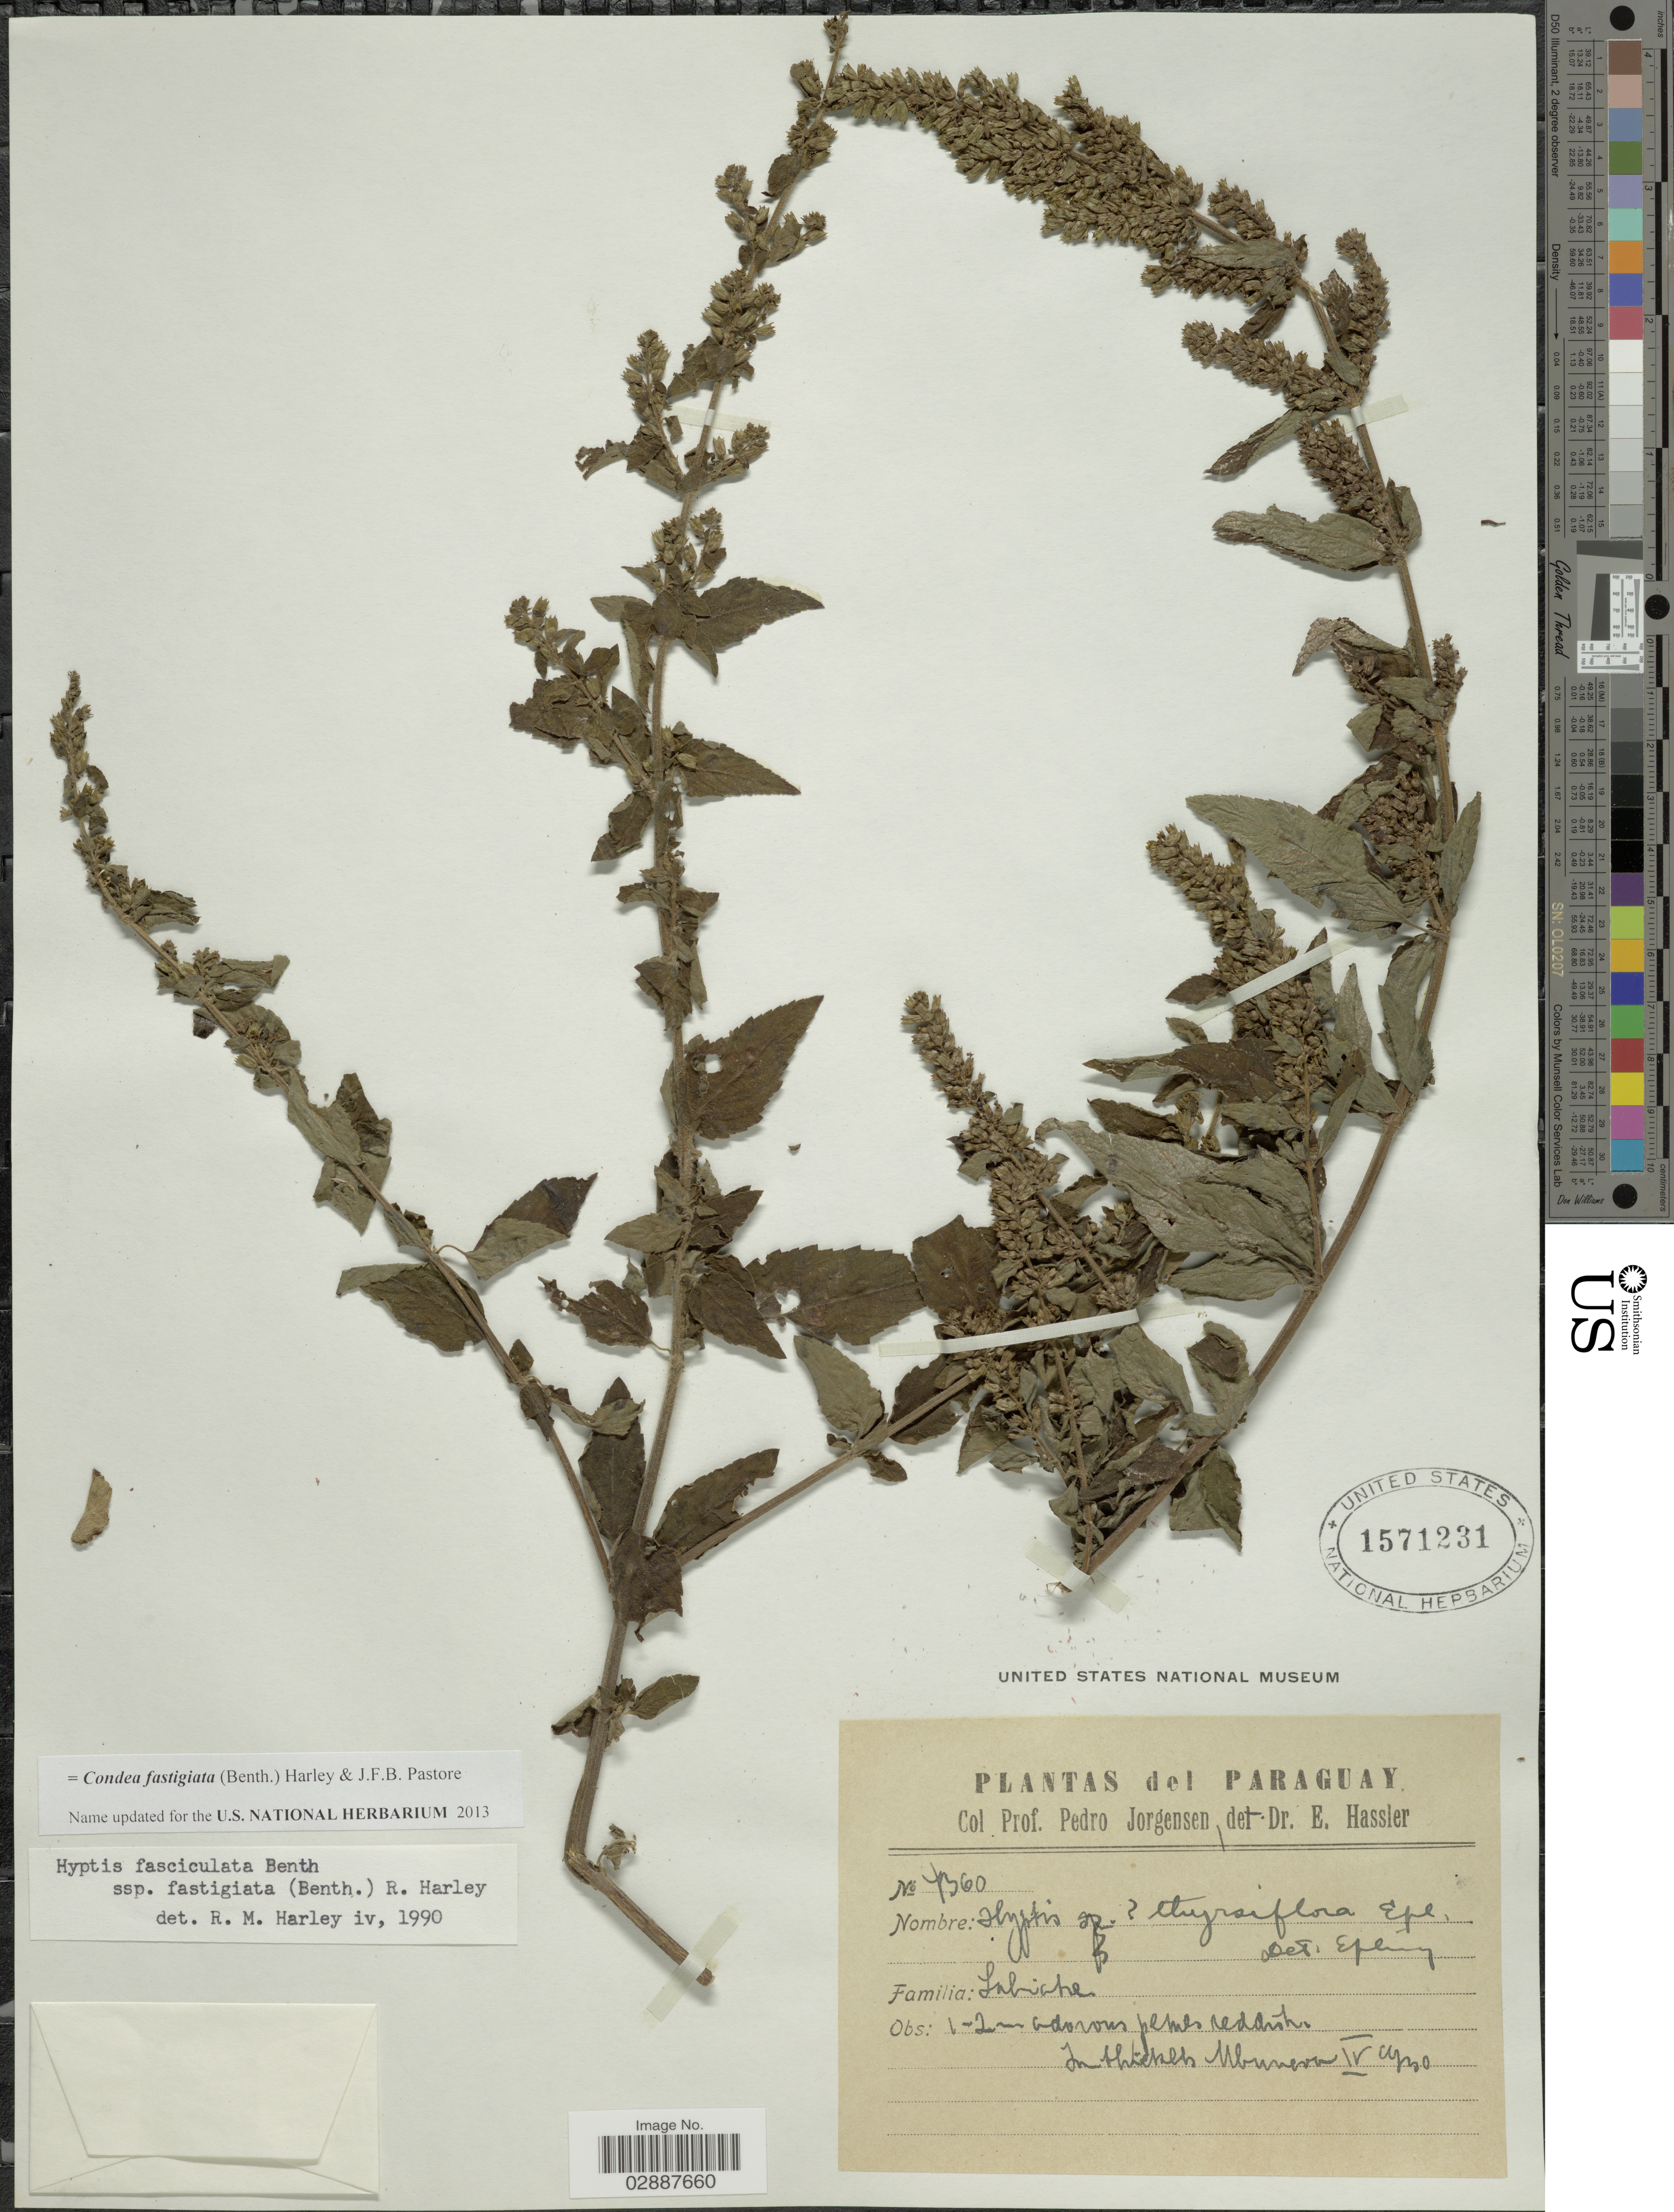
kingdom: Plantae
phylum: Tracheophyta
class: Magnoliopsida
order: Lamiales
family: Lamiaceae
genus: Condea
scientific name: Condea fastigiata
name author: (Benth.) Harley & J.F.B. Pastore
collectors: P. Jörgensen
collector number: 4360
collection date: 1930-04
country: Paraguay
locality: In thickets Mbuneva [interpreted].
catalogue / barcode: US 1571231